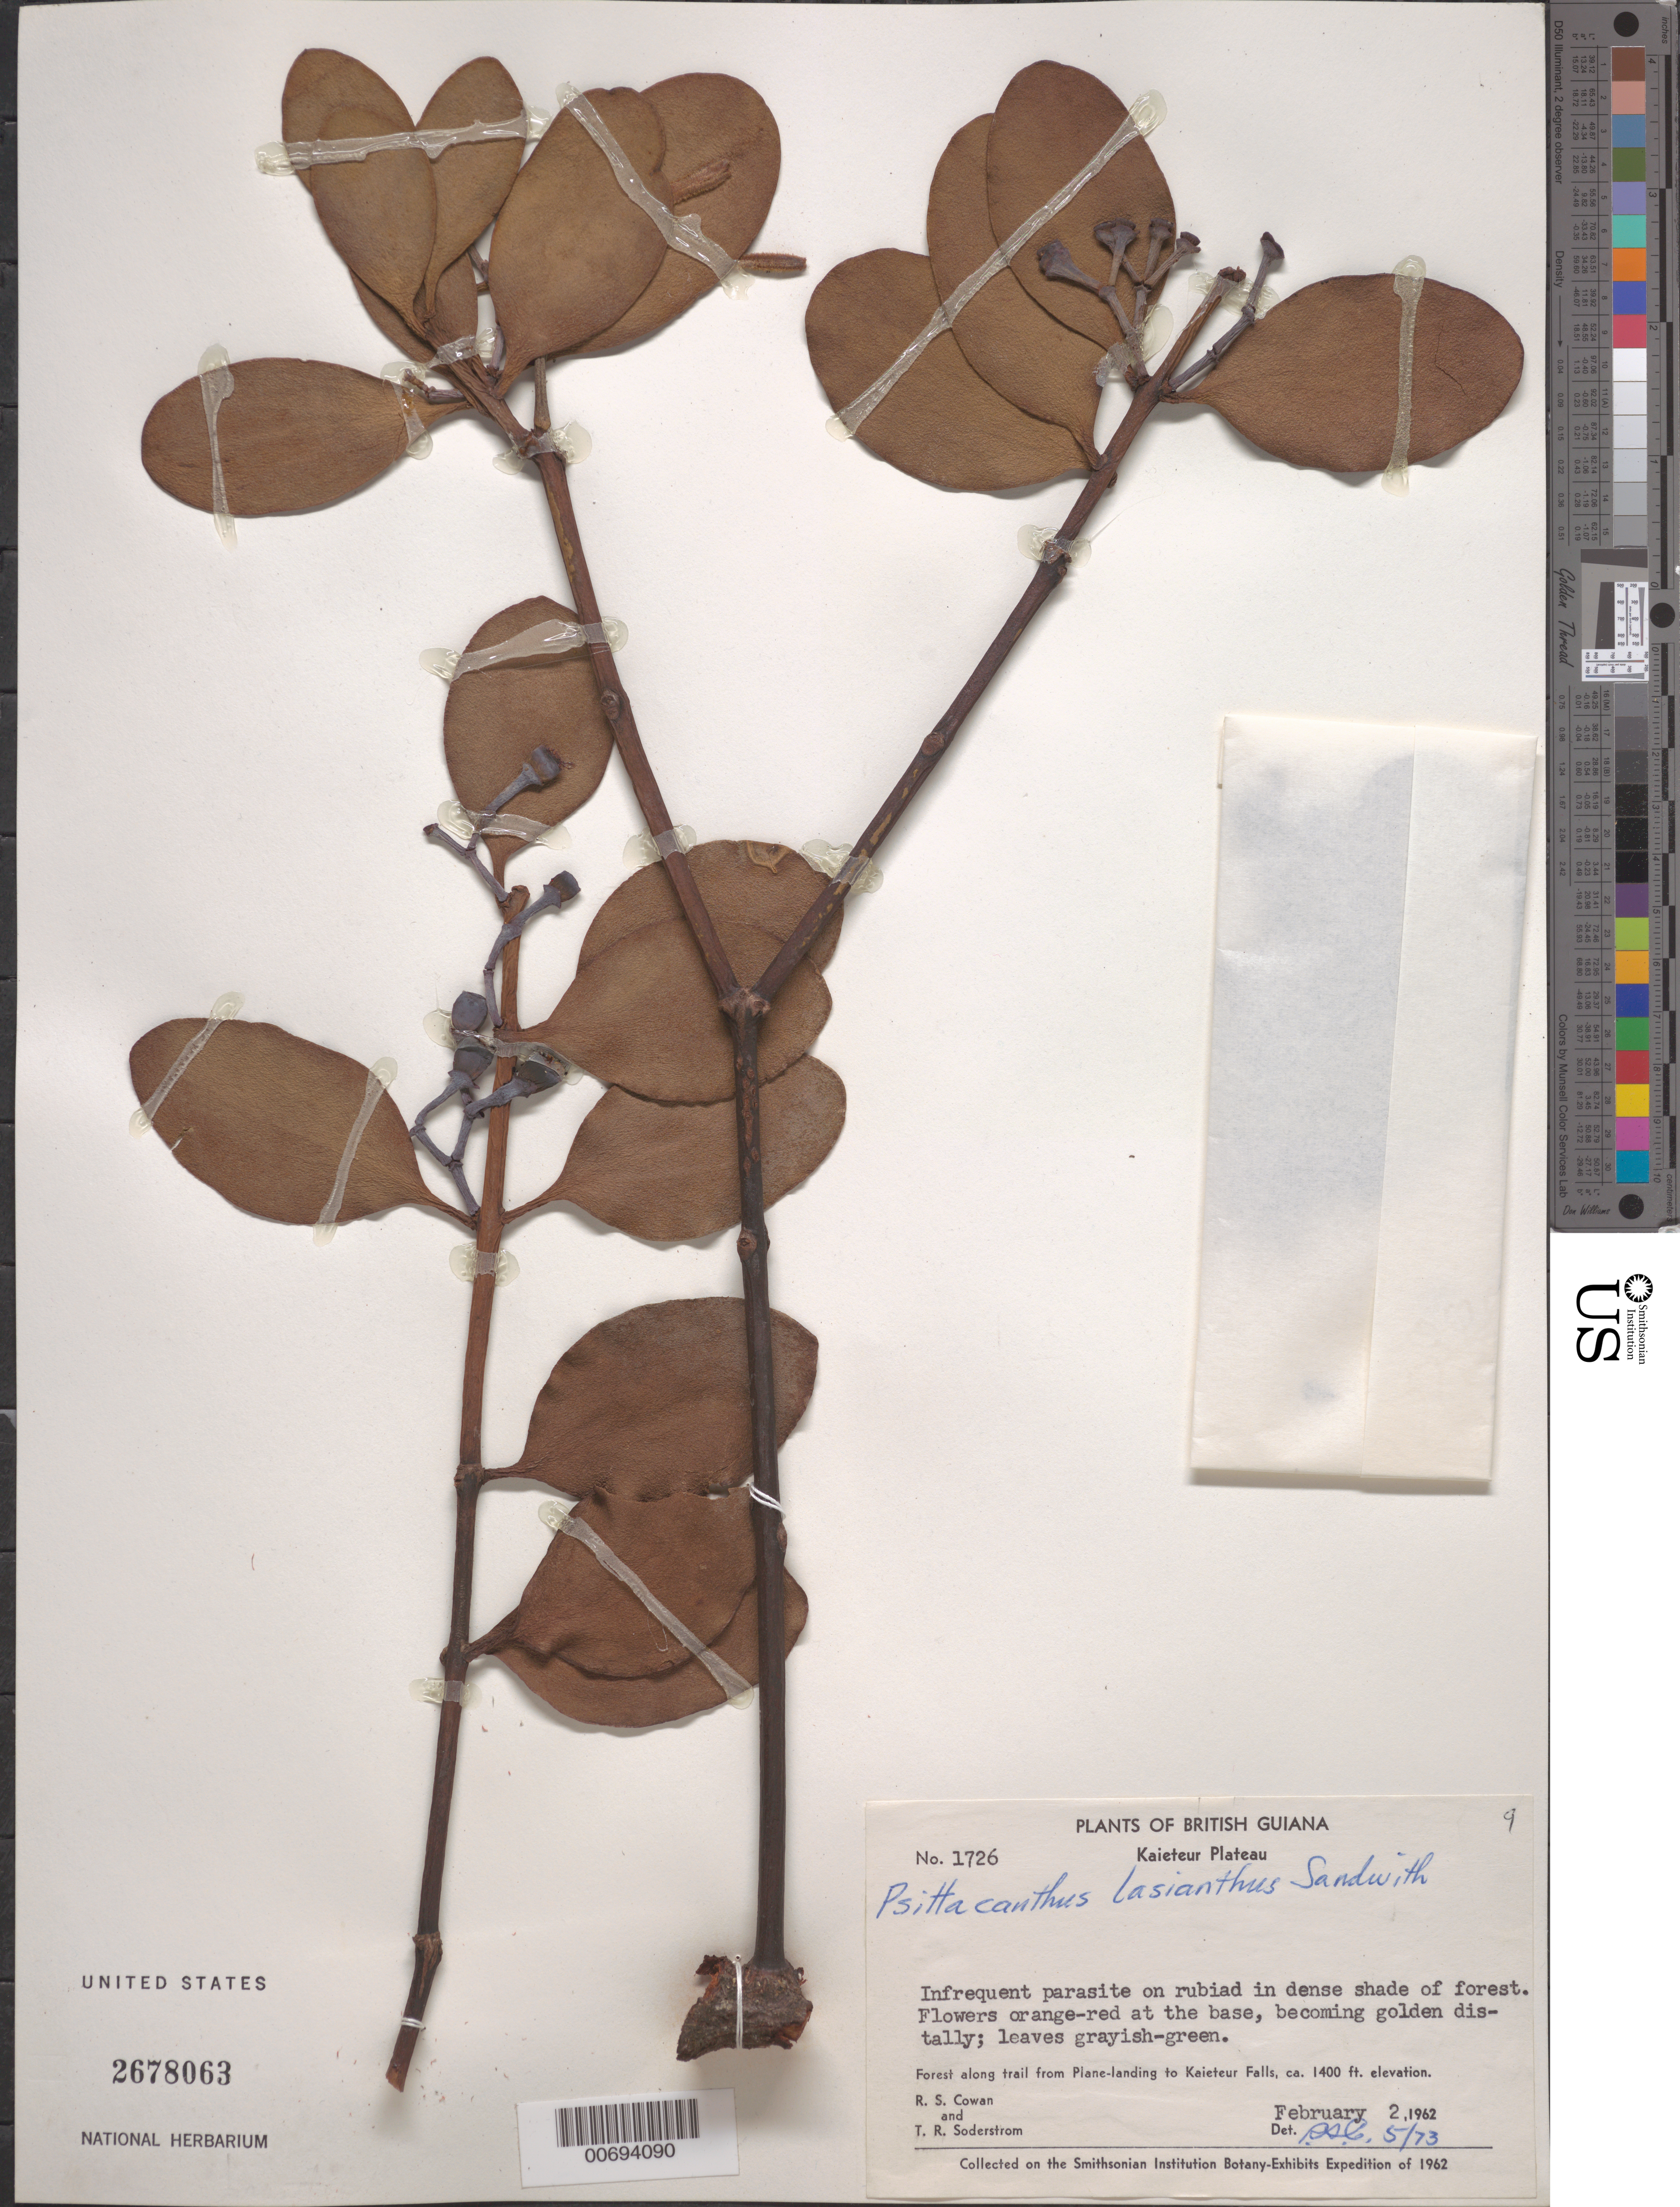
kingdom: Plantae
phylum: Tracheophyta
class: Magnoliopsida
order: Santalales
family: Loranthaceae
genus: Psittacanthus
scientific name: Psittacanthus leptanthus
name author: A.C. Sm.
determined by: Cowan, R. S.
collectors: R. S. Cowan & T. R. Soderstrom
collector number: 1726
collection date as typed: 2-Feb-62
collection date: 1962-02-02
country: Guyana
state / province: Potaro-Siparuni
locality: Kaieteur Plateau, along trail from plane landing to Kaieteur Falls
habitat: On rubiad in dense shade of forest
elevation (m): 427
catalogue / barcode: US 2678063